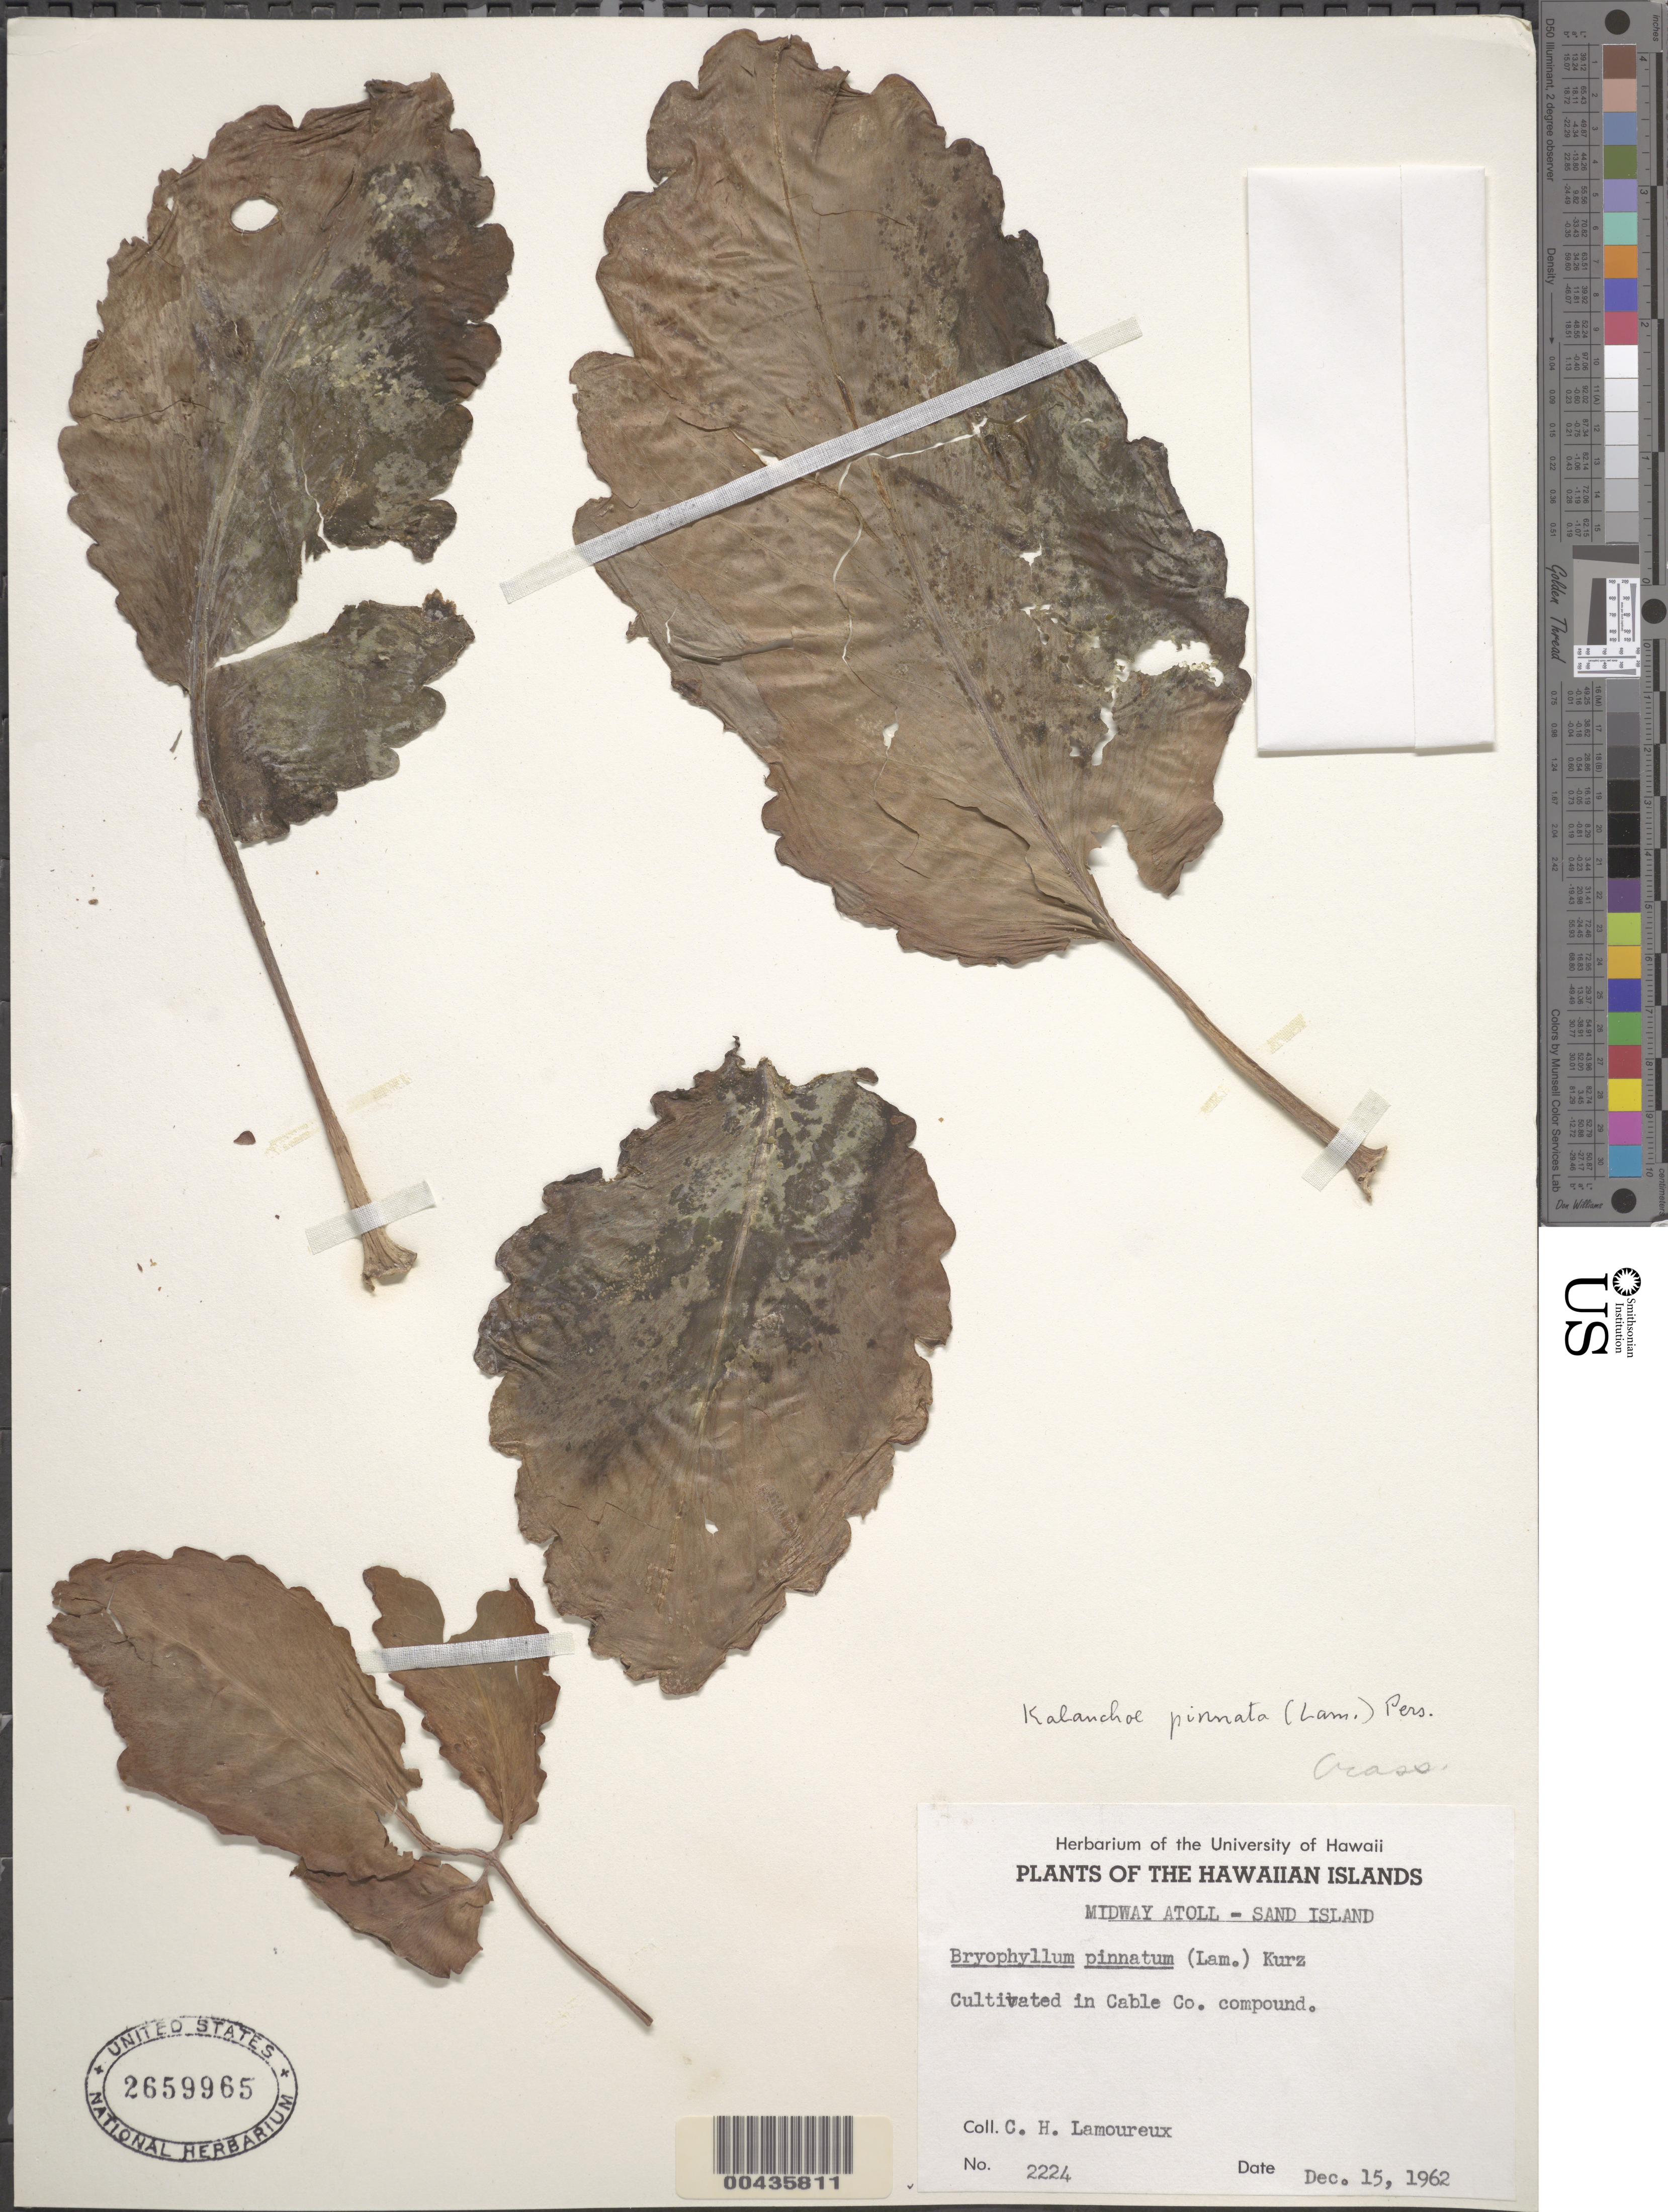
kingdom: Plantae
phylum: Tracheophyta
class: Magnoliopsida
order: Saxifragales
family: Crassulaceae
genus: Kalanchoe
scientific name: Kalanchoe pinnata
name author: (Lam.) Pers.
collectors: C. H. Lamoureux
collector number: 2224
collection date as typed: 15 Dec 1962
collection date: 1962-12-15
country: U.S. Administered Pacific Islands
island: Midway Atoll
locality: Sand Islet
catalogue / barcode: US 2659965